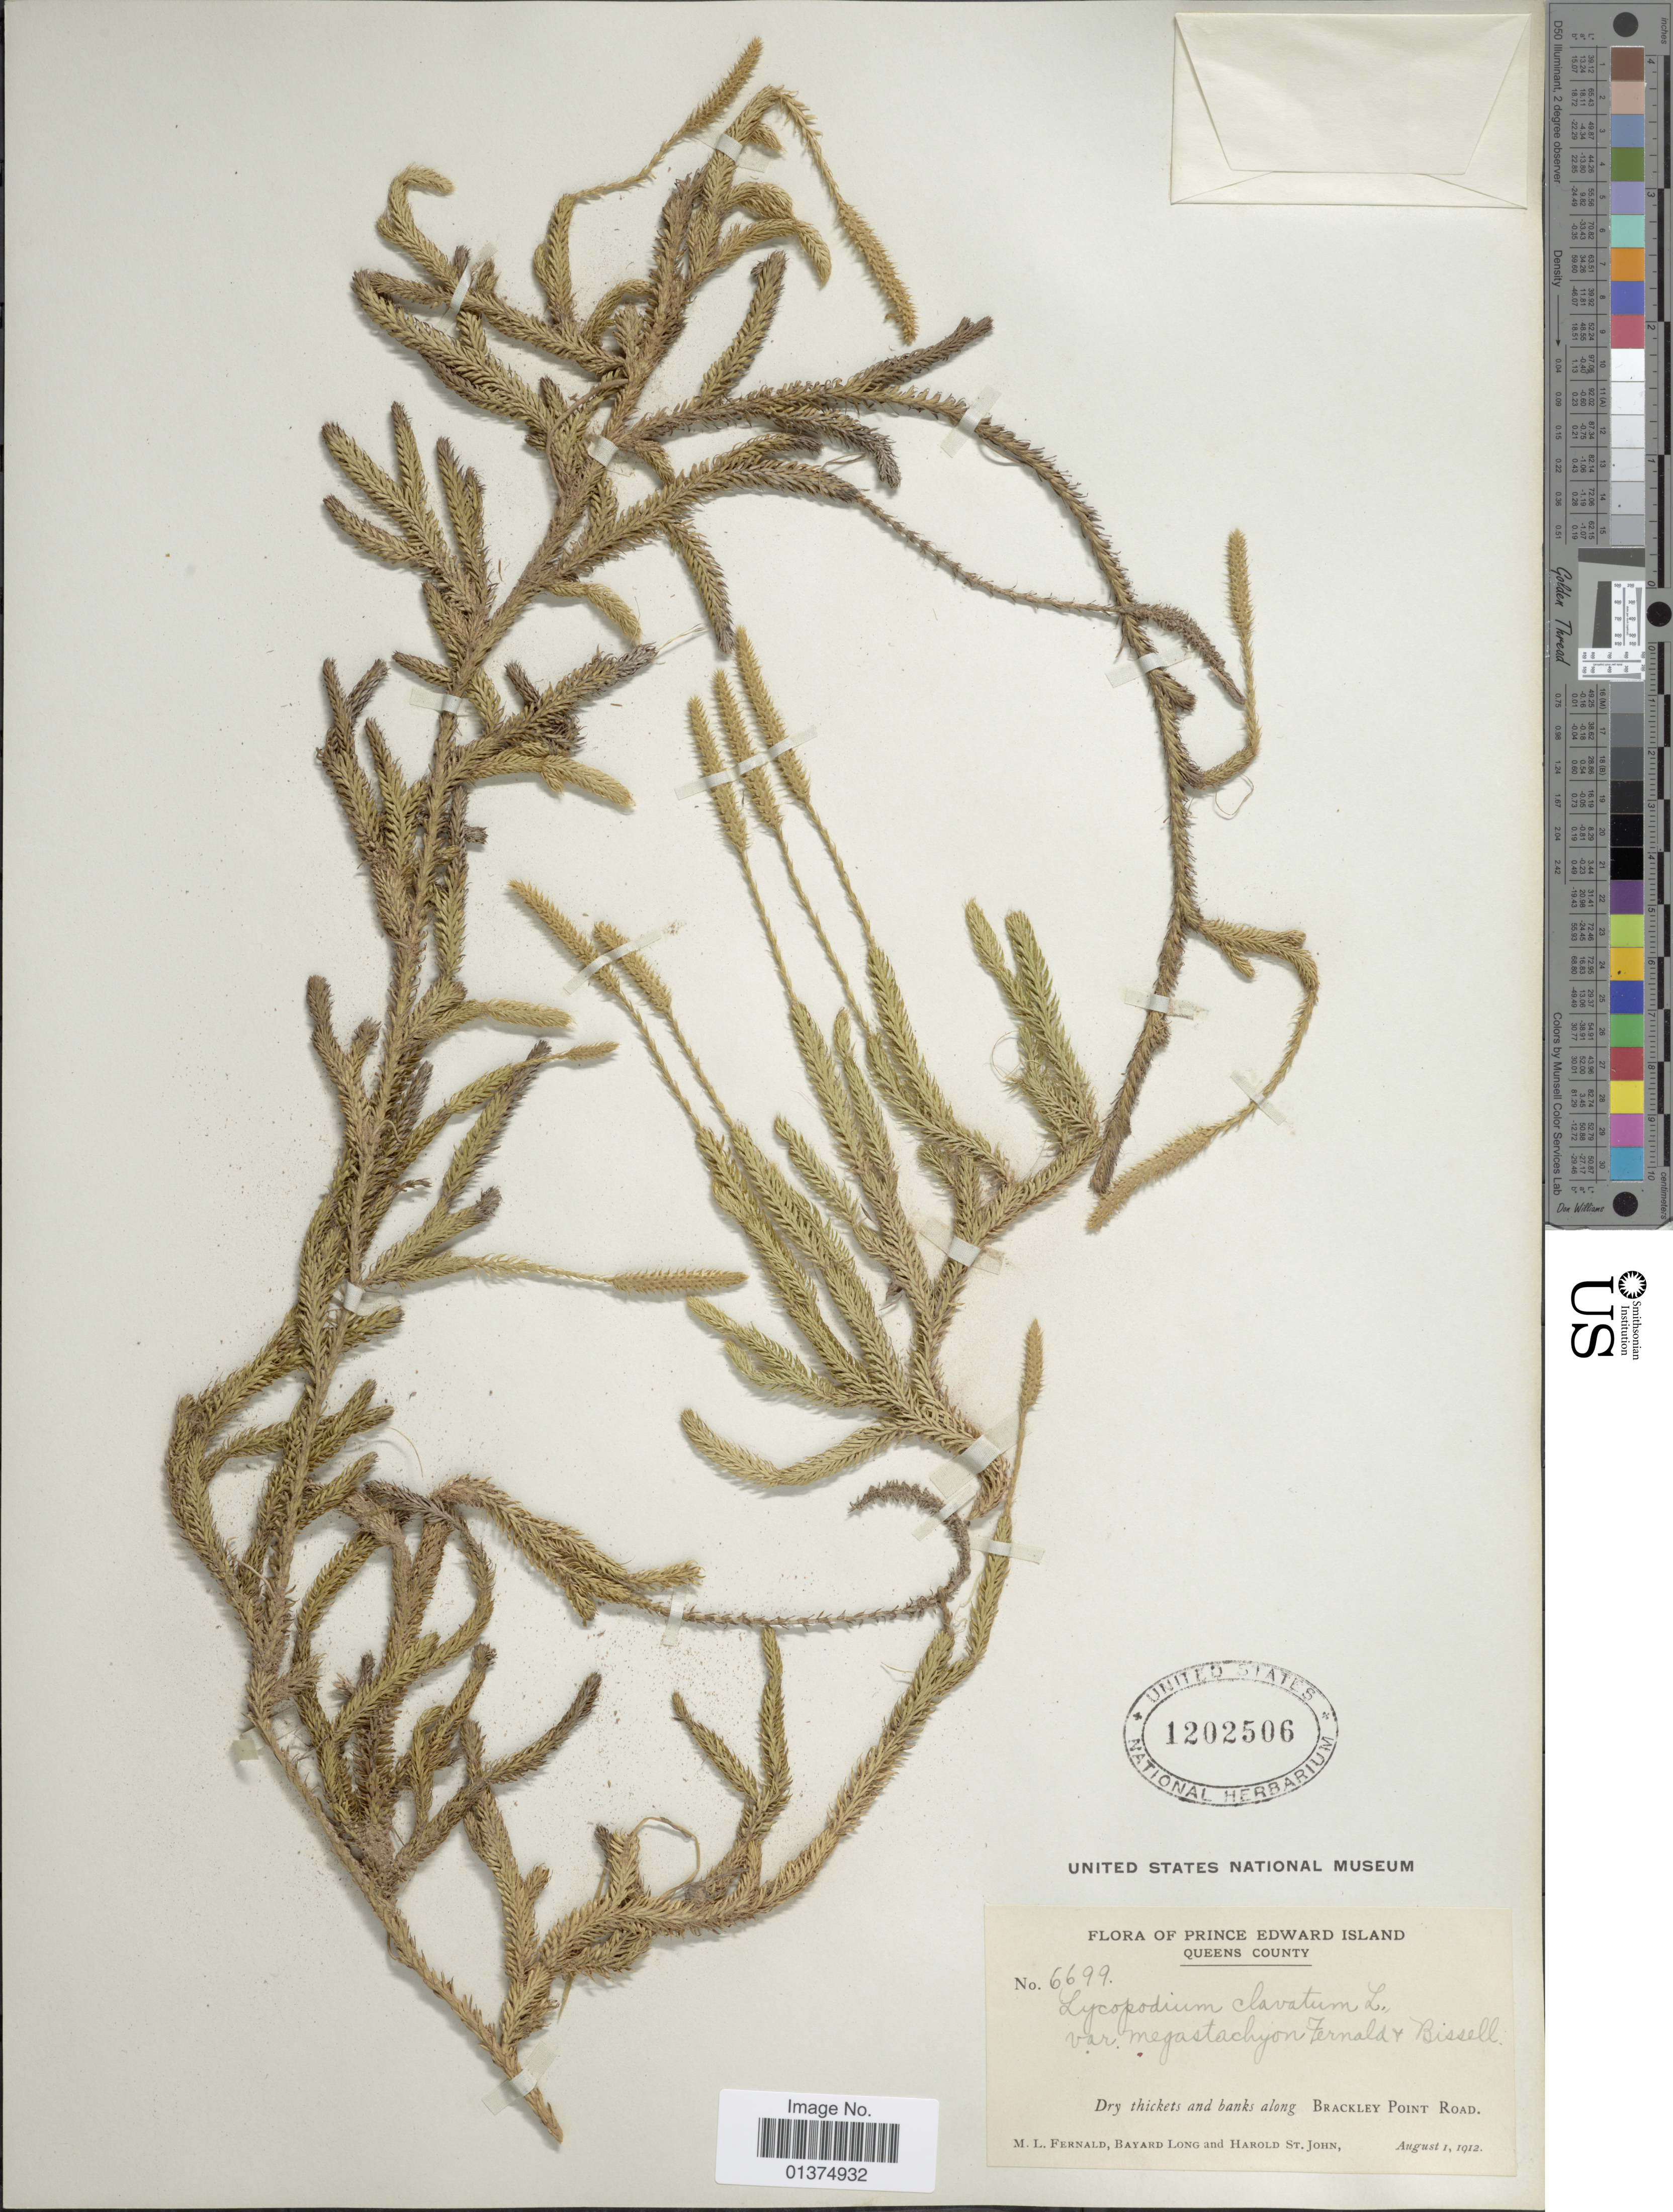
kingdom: Plantae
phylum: Tracheophyta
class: Lycopodiopsida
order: Lycopodiales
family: Lycopodiaceae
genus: Lycopodium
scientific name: Lycopodium lagopus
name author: Zinserl. ex Kuzen.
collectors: M. L. Fernald, B. H. Long & H. St. John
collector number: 6699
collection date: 1912-08-01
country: Canada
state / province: Prince Edward Island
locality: Queens County, Dry tickets and banks along Brackley Point Road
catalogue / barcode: US 1202506